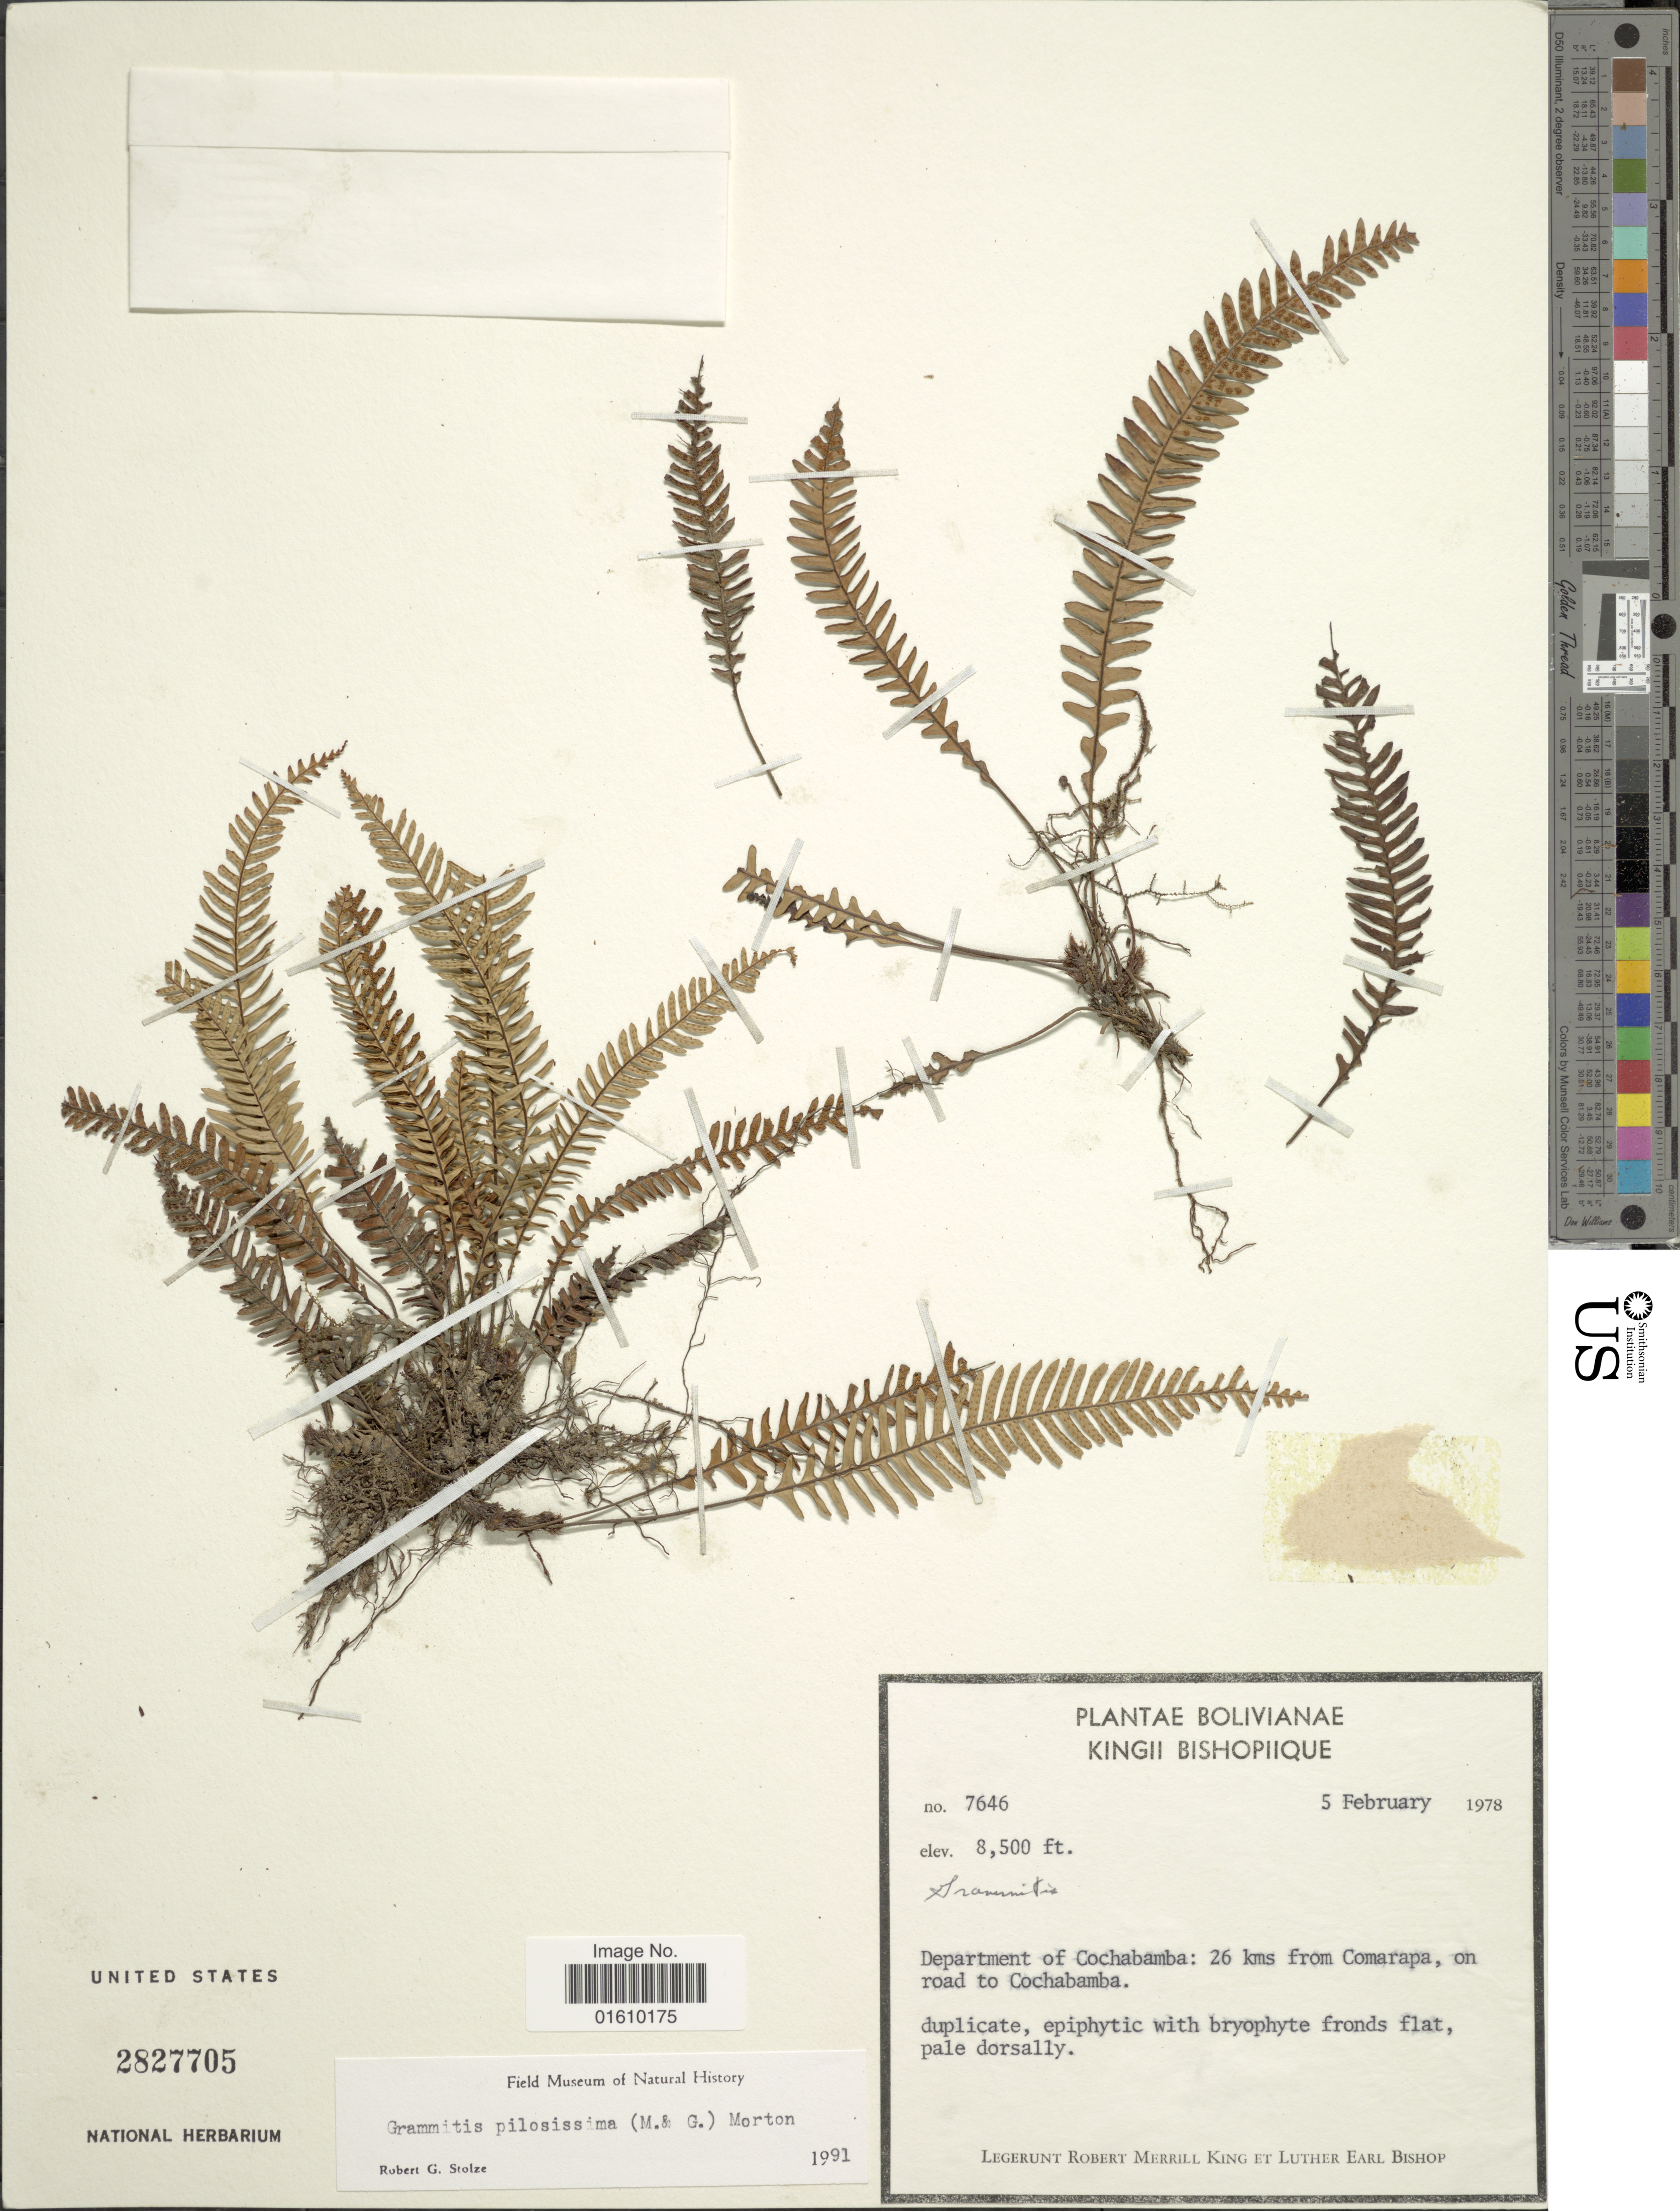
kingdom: Plantae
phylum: Tracheophyta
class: Polypodiopsida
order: Polypodiales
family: Polypodiaceae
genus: Melpomene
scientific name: Melpomene pilosissima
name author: (M. Martens & Galeotti) A.R. Sm. & R.C. Moran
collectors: R. M. King & L. E. Bishop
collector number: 7646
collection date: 1978-02-05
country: Bolivia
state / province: Cochabamba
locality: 26 kms from Comarapa, on road to Cochabamba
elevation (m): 2591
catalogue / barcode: US 2827705